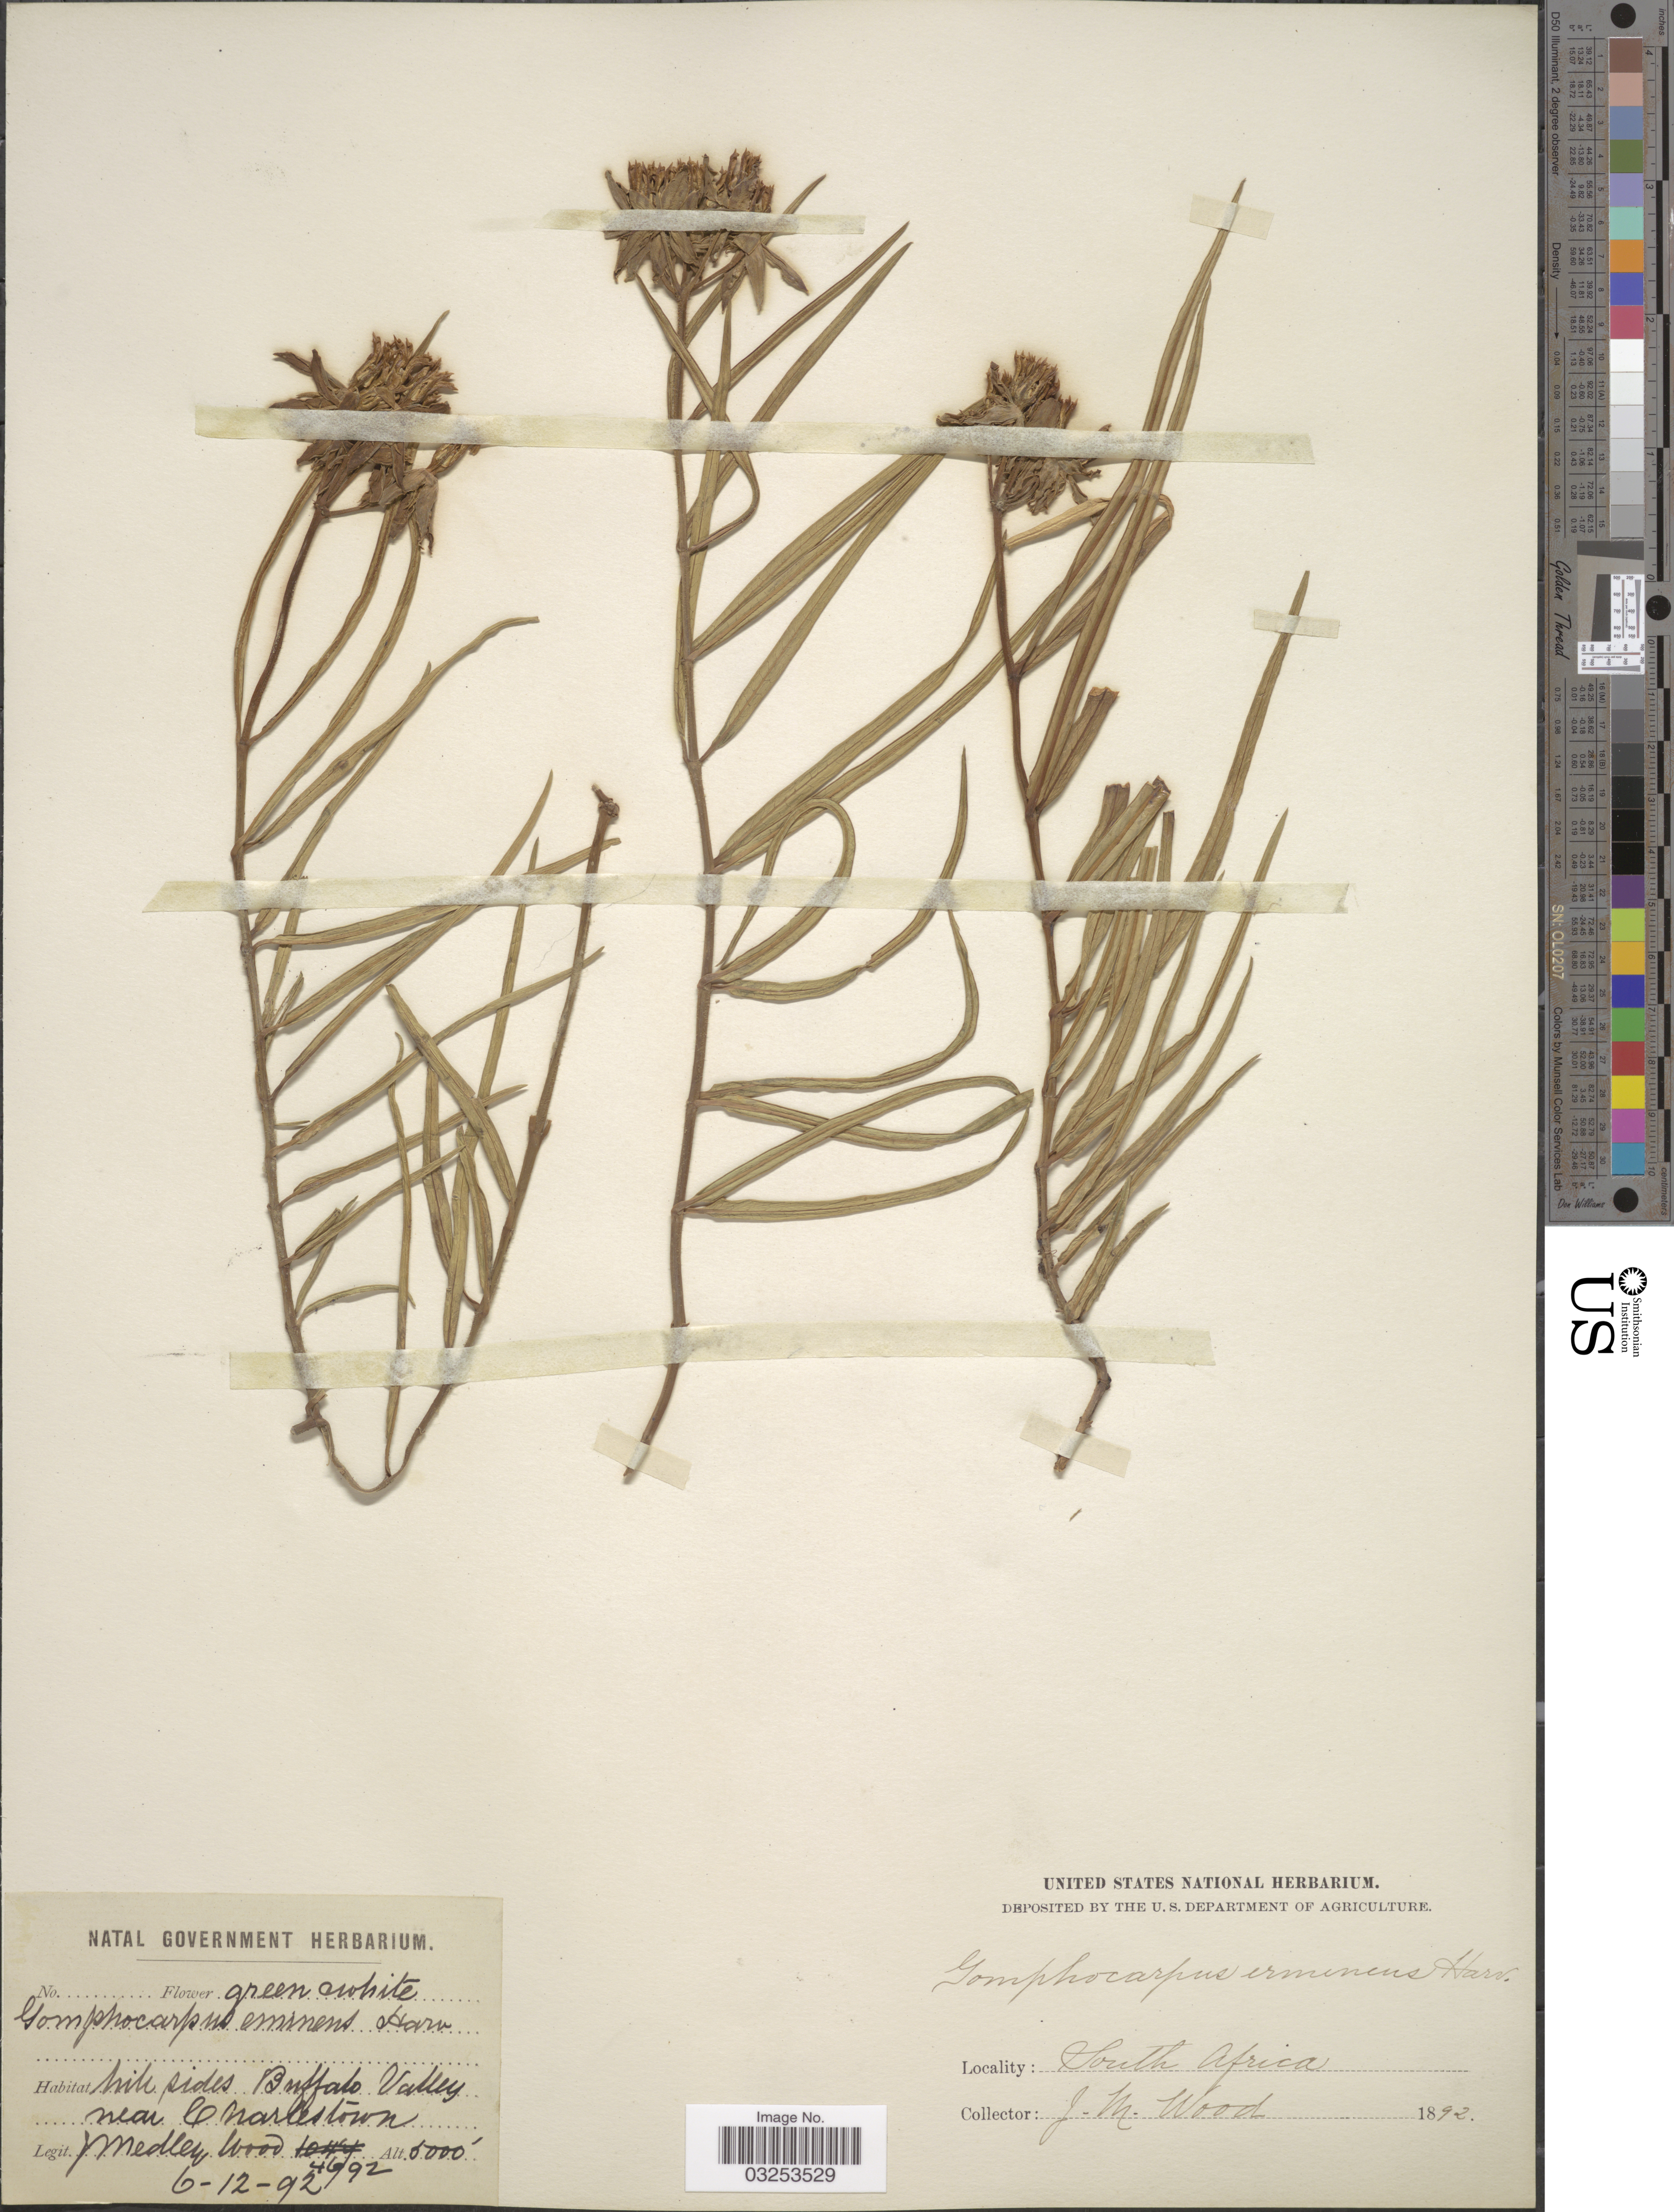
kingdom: Plantae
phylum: Tracheophyta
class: Magnoliopsida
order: Gentianales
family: Apocynaceae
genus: Gomphocarpus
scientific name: Gomphocarpus erminens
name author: Harv.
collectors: J. Medley Wood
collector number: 4692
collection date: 1892-12-06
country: South Africa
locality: Hillsides Buffalo Valley near Charlestown.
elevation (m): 1524